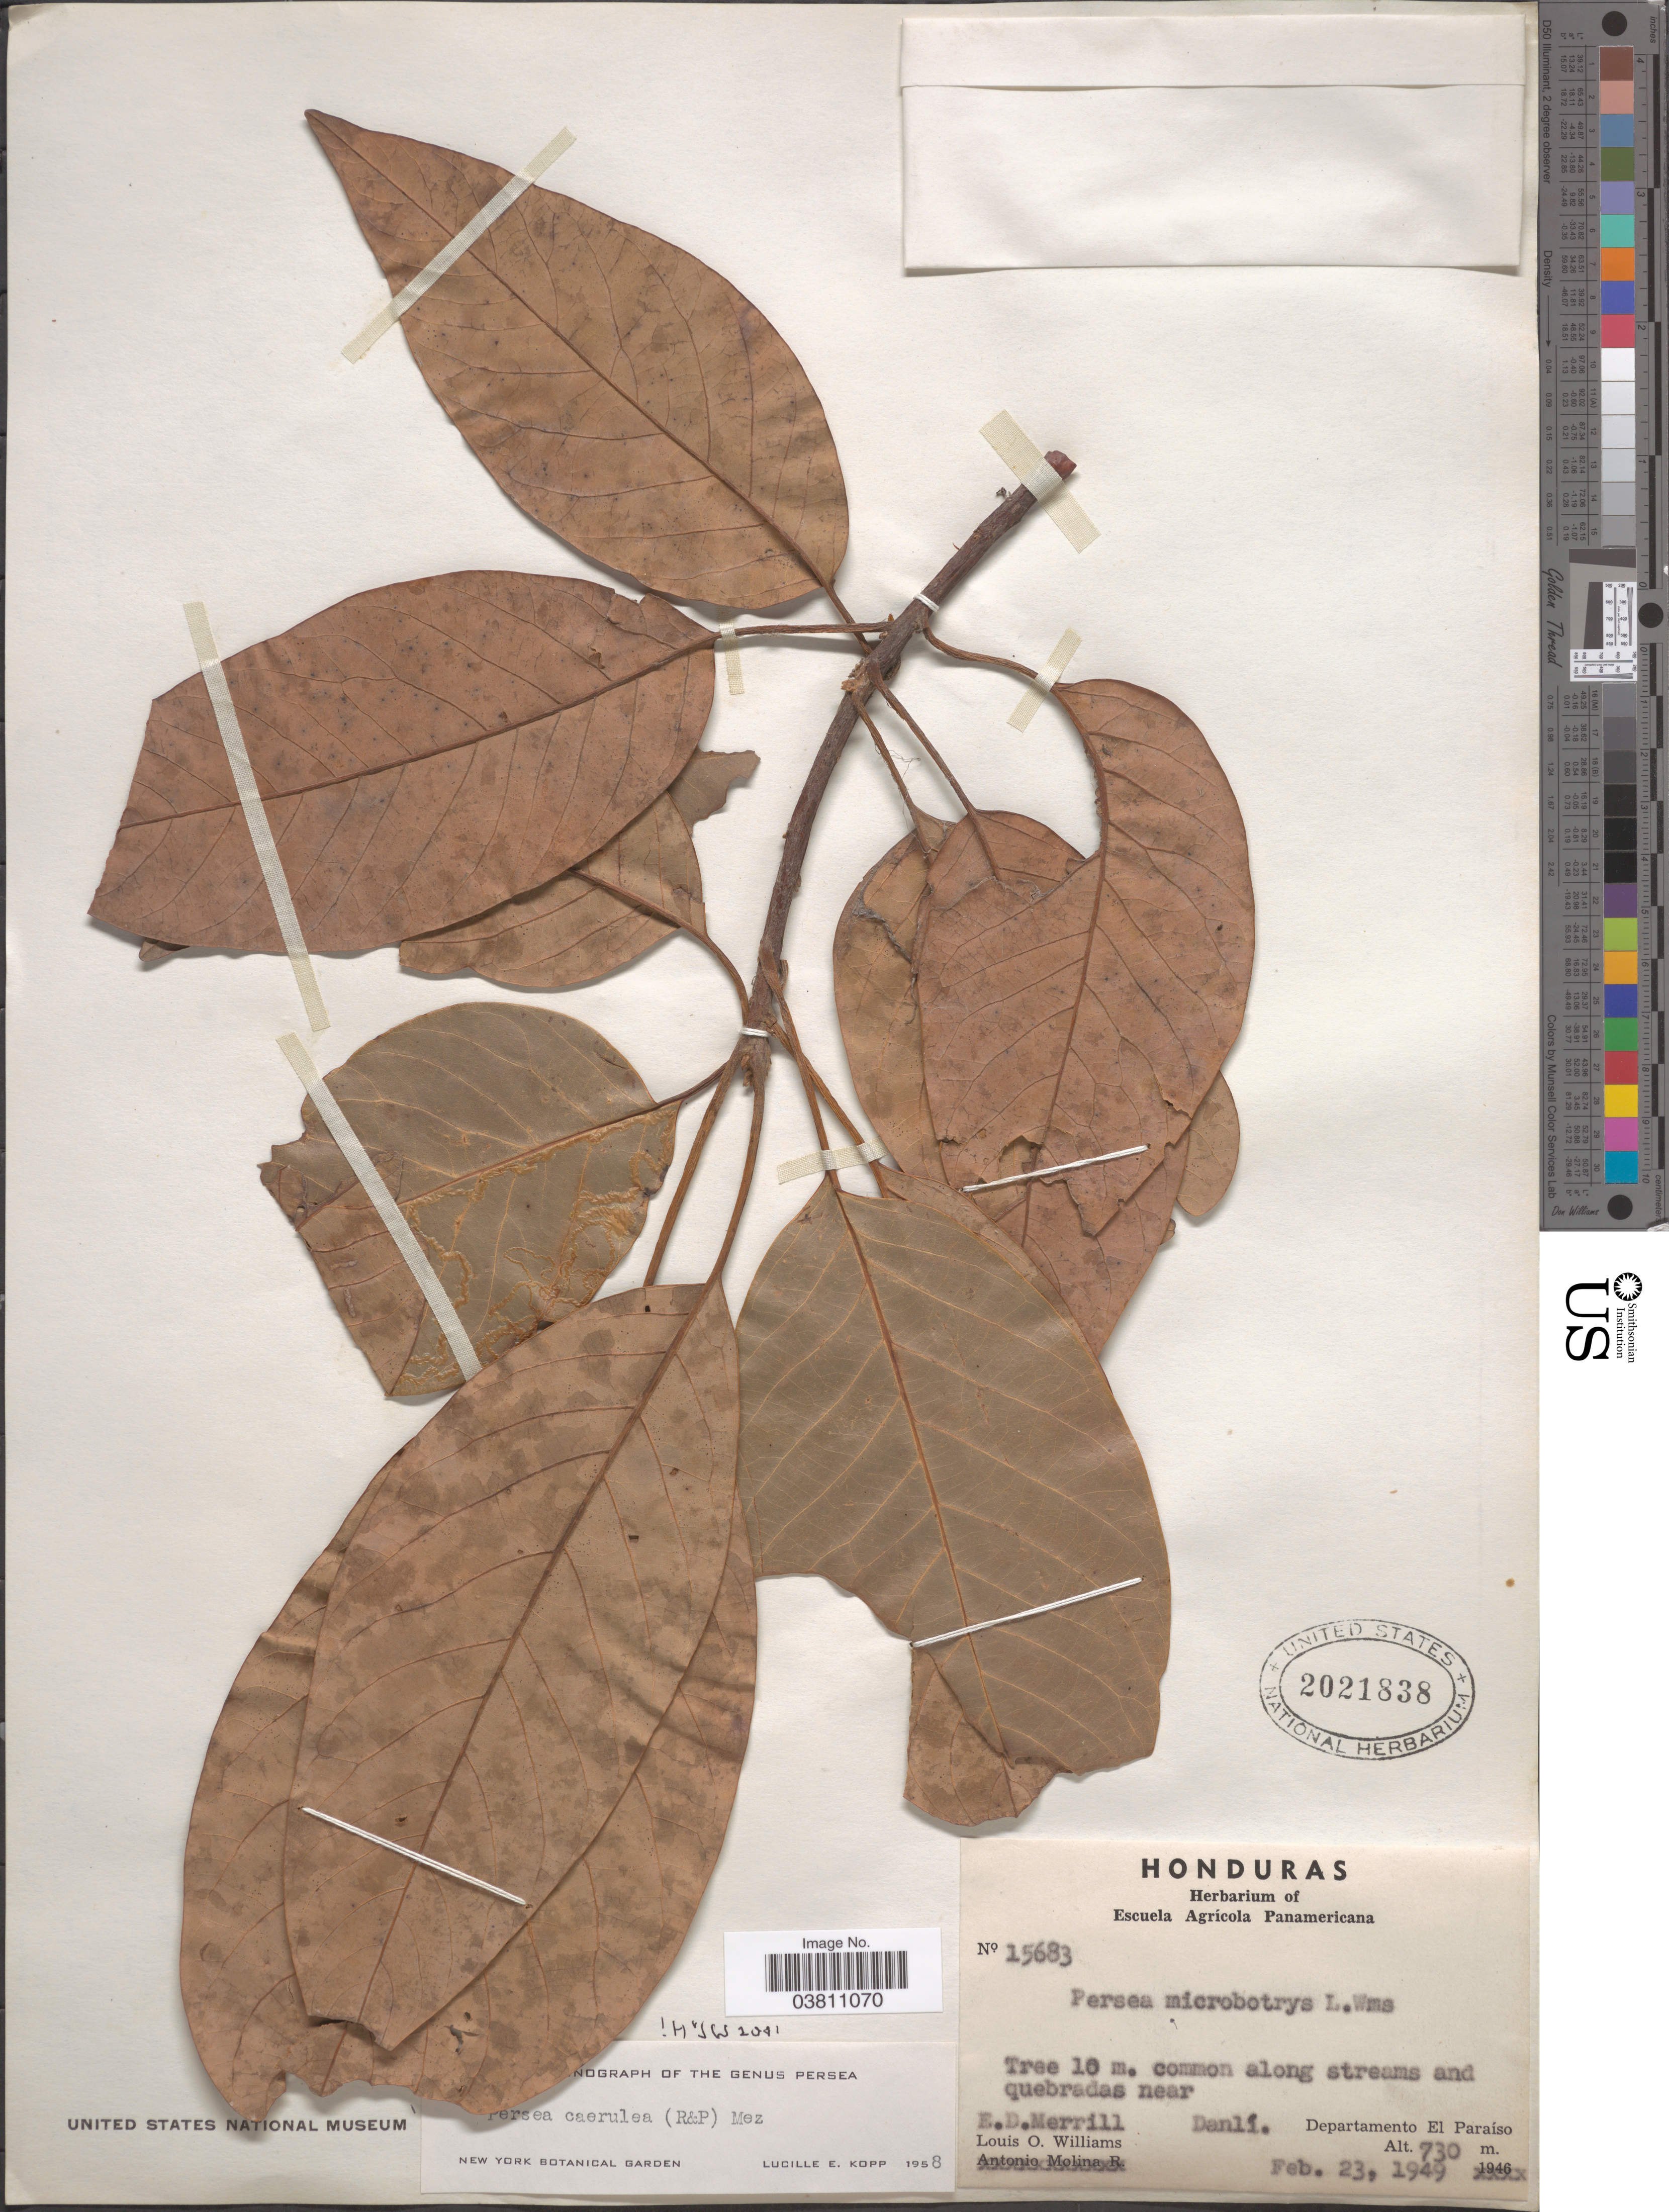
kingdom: Plantae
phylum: Tracheophyta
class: Magnoliopsida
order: Laurales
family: Lauraceae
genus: Persea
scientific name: Persea caerulea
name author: (Ruiz & Pav.) Mez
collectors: E. D. Merrill, L. O. Williams & A. Molina R.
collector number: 15683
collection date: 1949-02-23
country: Honduras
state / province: El Paraiso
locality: Along streams and quebrada near Danlí, Departamento El paraíso.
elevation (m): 730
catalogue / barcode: US 2021838